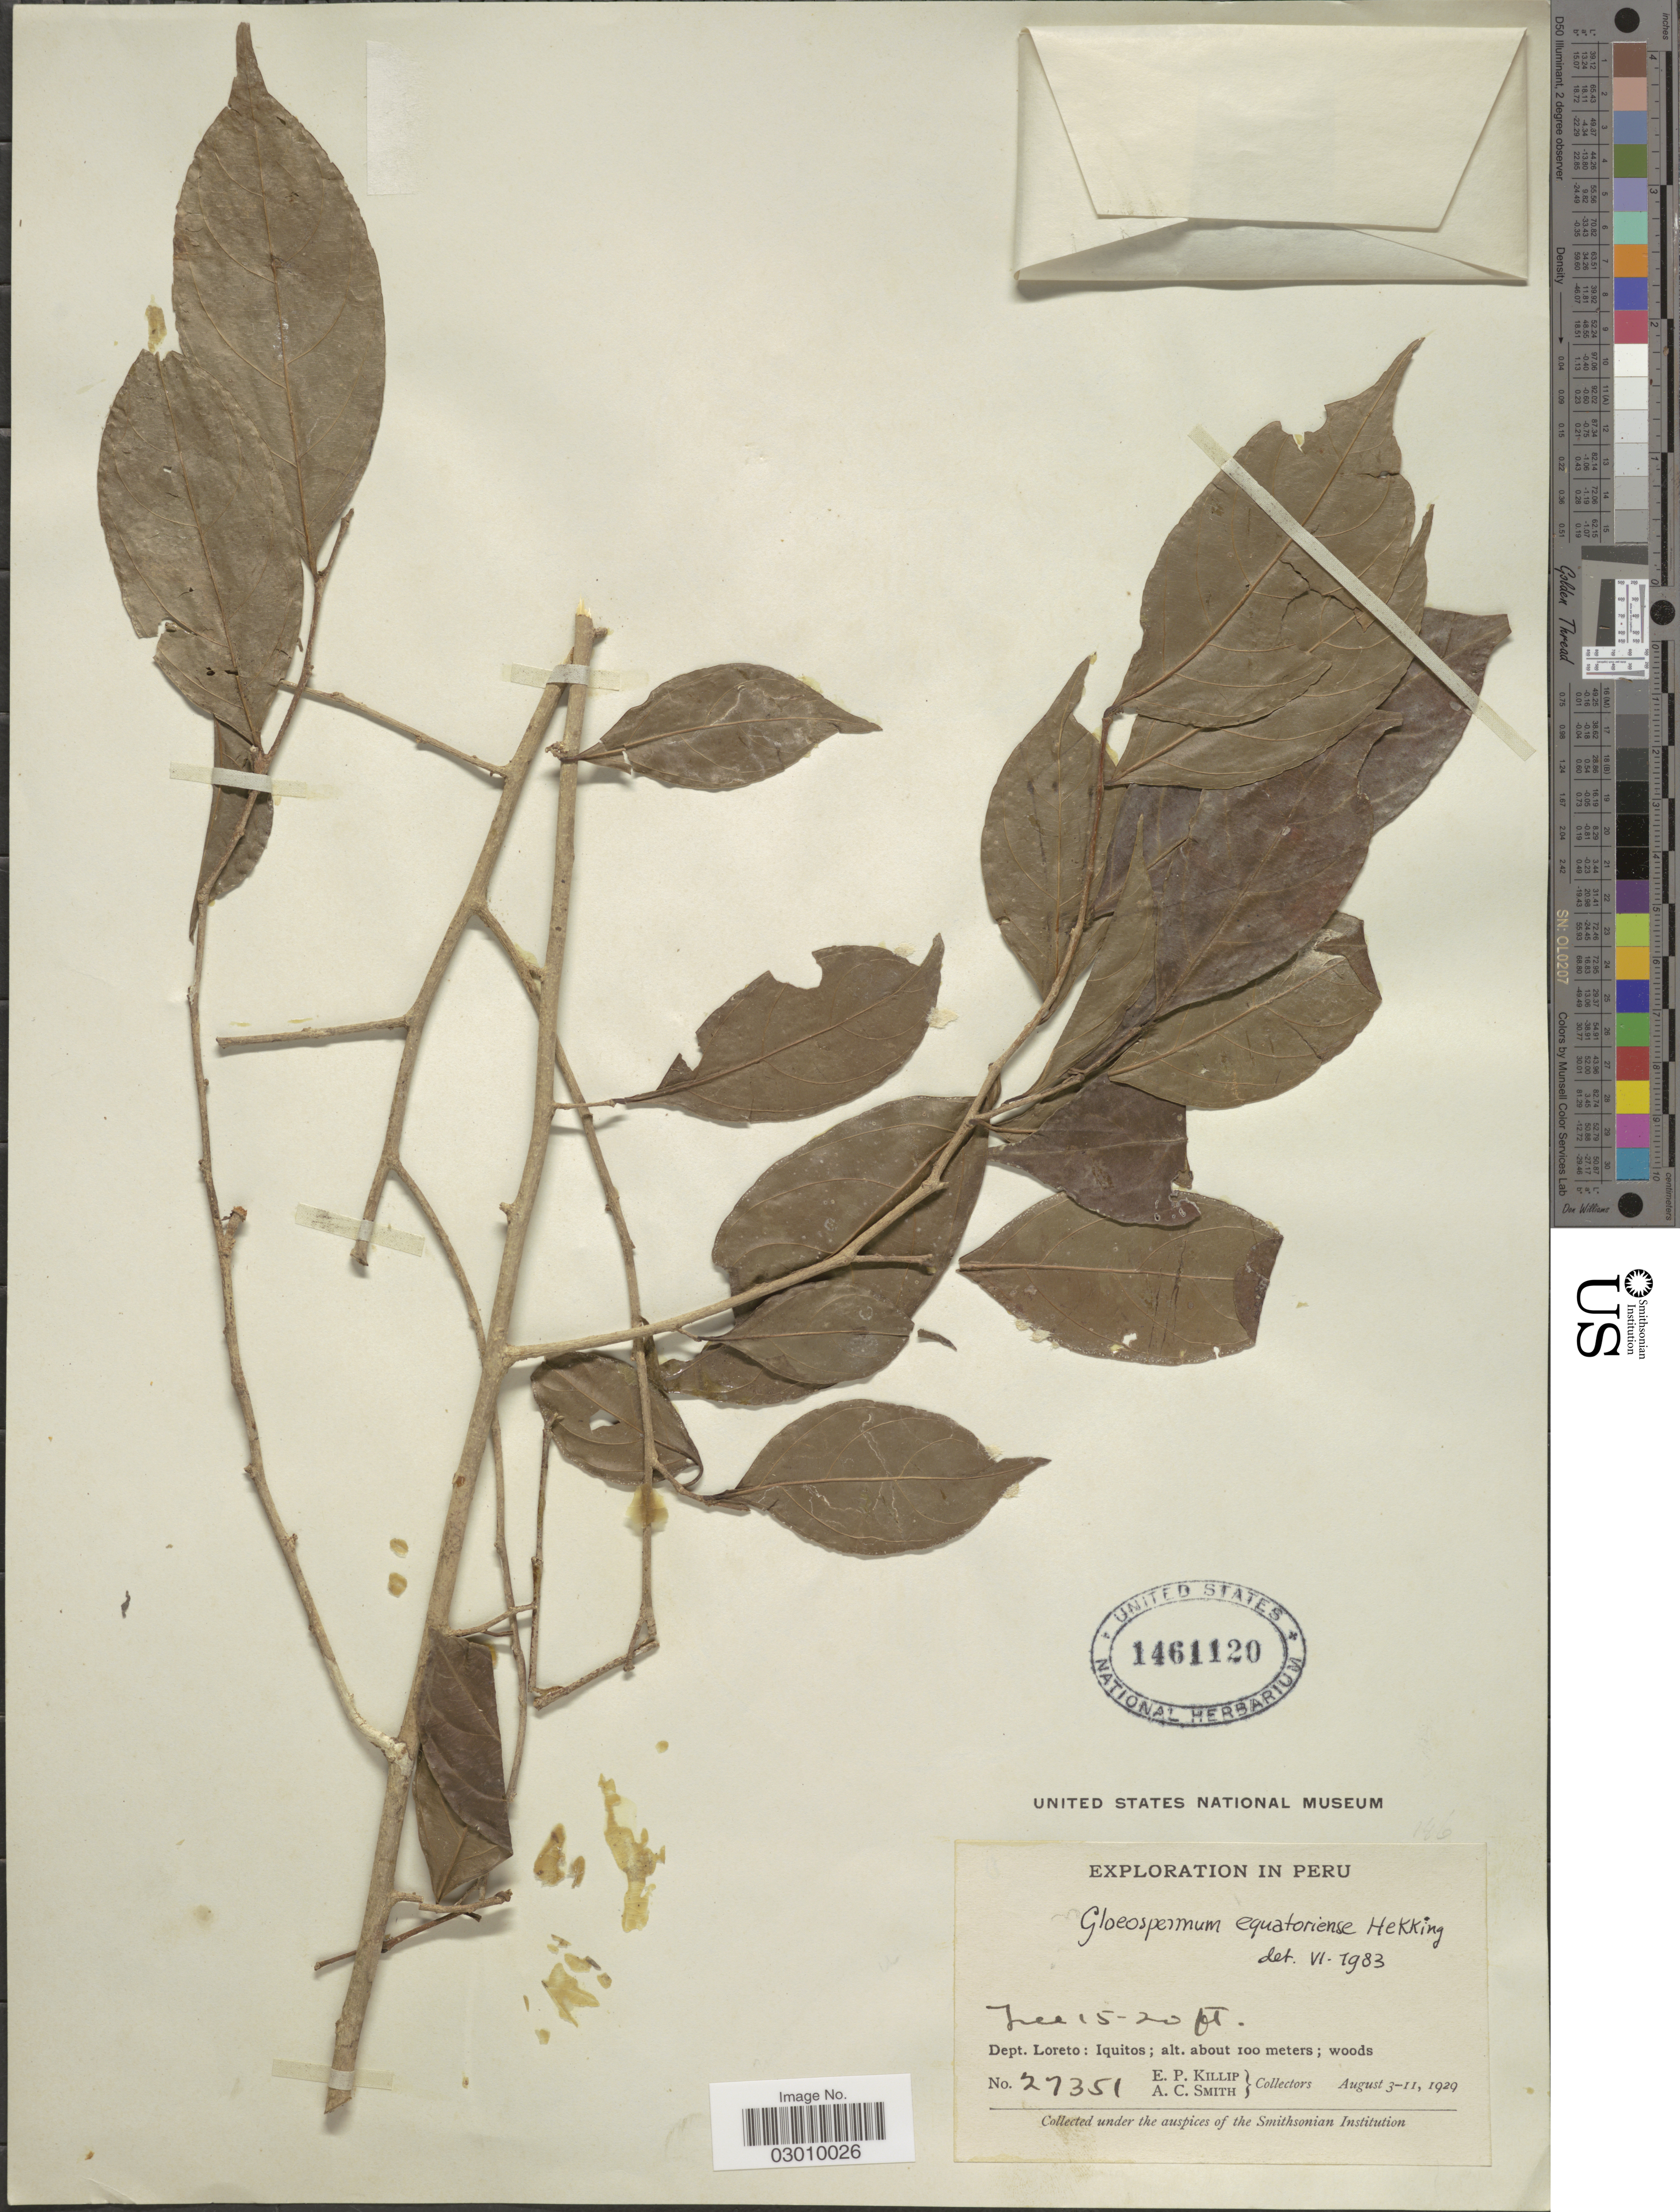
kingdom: Plantae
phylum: Tracheophyta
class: Magnoliopsida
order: Malpighiales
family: Violaceae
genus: Gloeospermum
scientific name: Gloeospermum equatoriense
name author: Hekking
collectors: E. P. Killip & A. C. Smith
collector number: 27351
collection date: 1929-08-03/1929-08-11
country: Peru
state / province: Loreto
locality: Dept. Loreto: Iquitos.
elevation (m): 100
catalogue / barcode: US 1461120